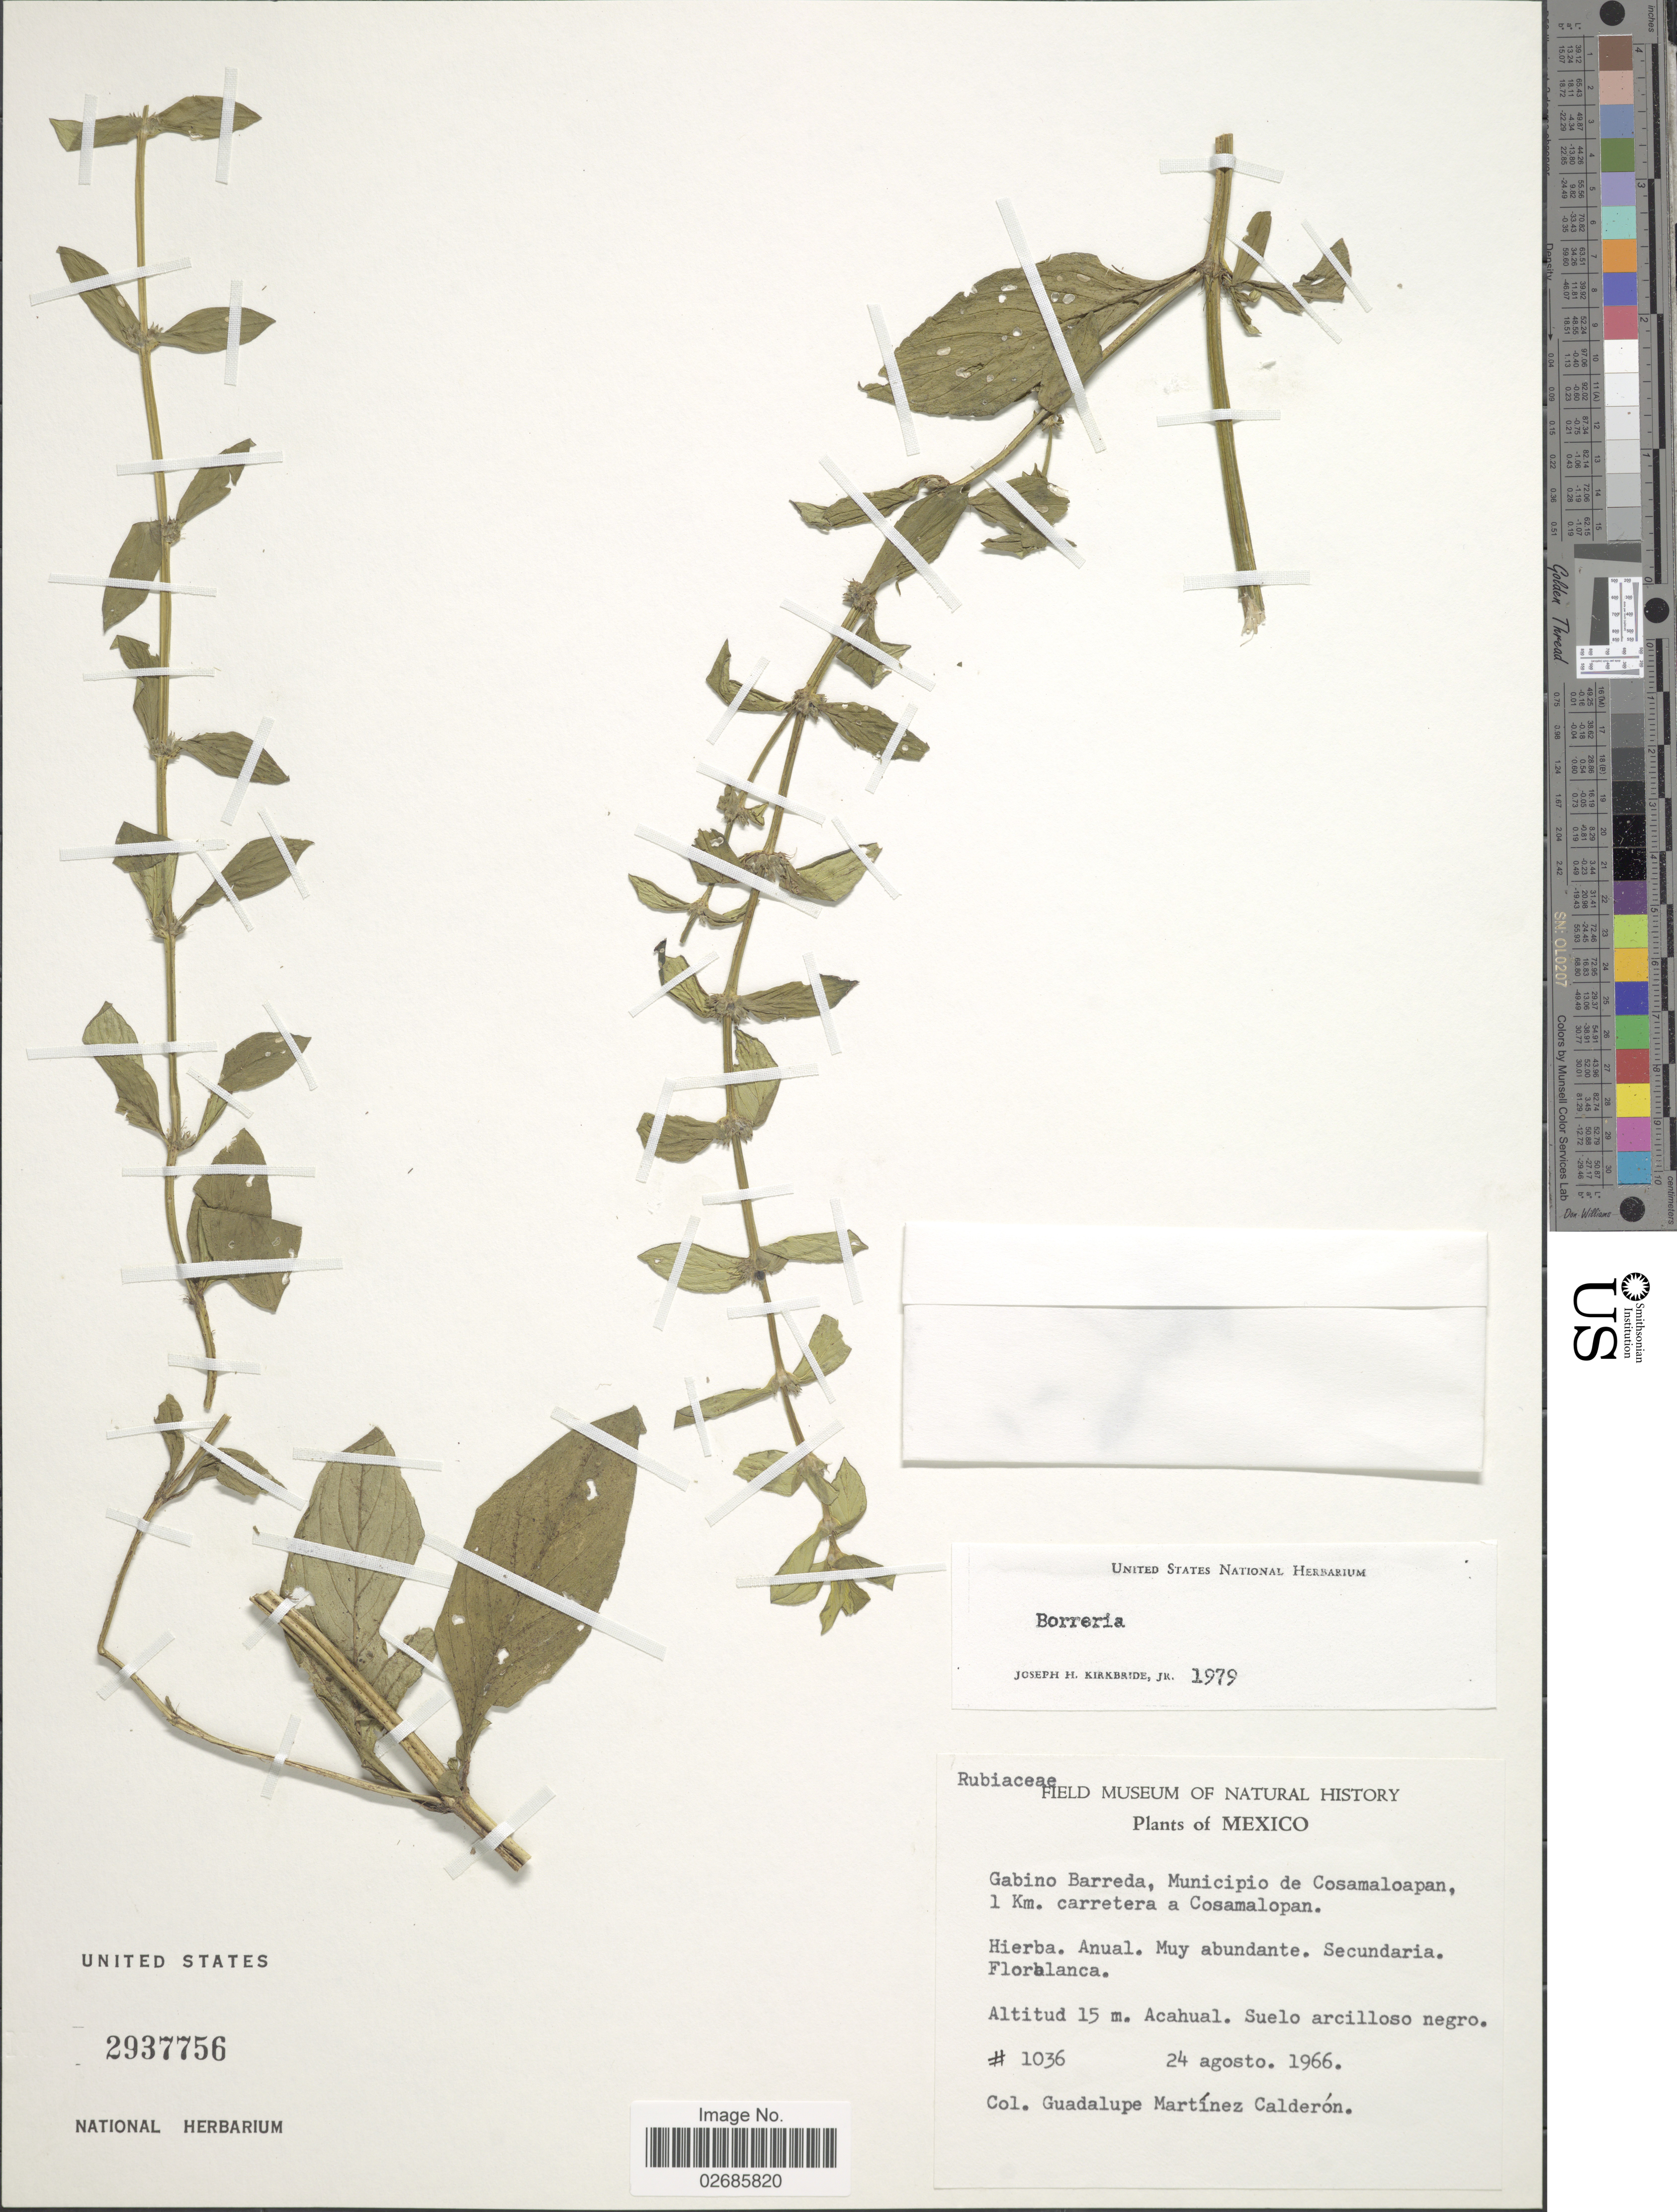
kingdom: Plantae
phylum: Tracheophyta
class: Magnoliopsida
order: Gentianales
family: Rubiaceae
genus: Borreria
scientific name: Borreria sp.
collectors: G. Martinez-C.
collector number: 1036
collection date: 1966-08-24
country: Mexico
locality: Gabino Barreda, Municipio de Cosamaloapan, 1 Km. carretera a Cosamalopan.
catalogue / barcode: US 2937756